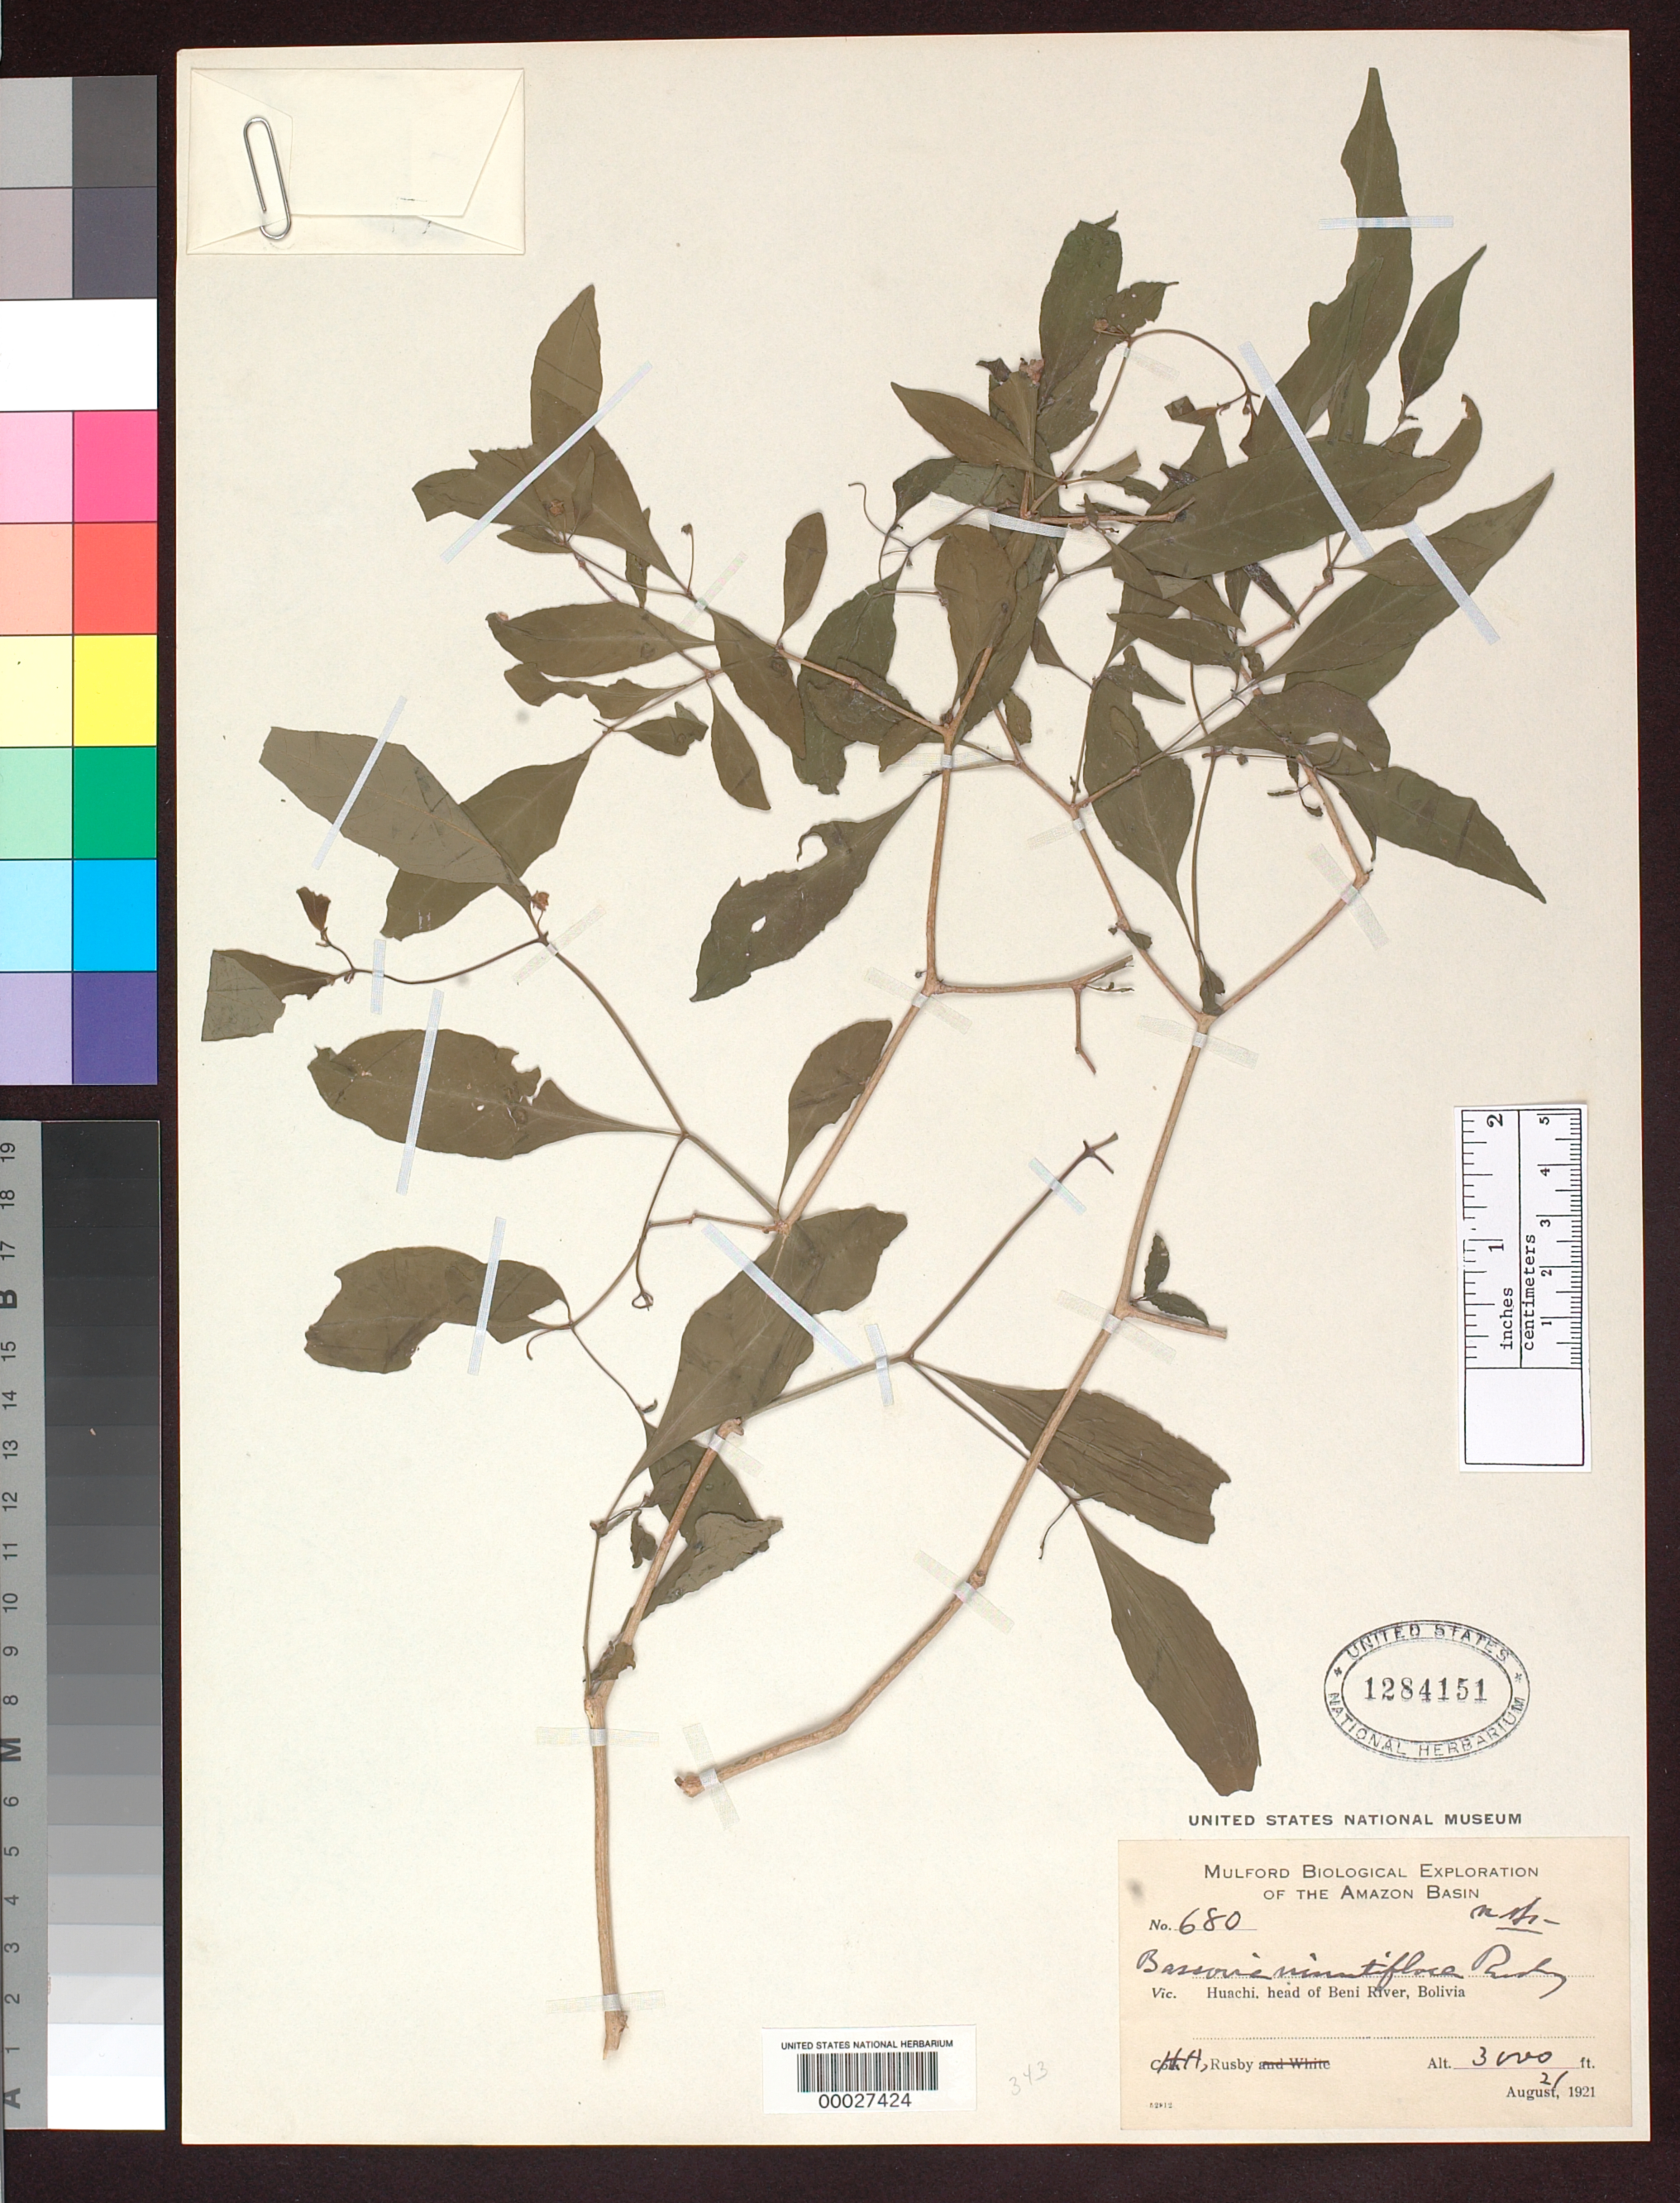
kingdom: Plantae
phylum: Tracheophyta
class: Magnoliopsida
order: Solanales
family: Solanaceae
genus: Bassovia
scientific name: Bassovia minutiflora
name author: Rusby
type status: Isotype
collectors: H. H. Rusby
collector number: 680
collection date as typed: August 21, 1921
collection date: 1921-08-21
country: Bolivia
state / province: Beni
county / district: Iténez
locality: Huachi, head of Beni River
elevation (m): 914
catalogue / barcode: US 1284151